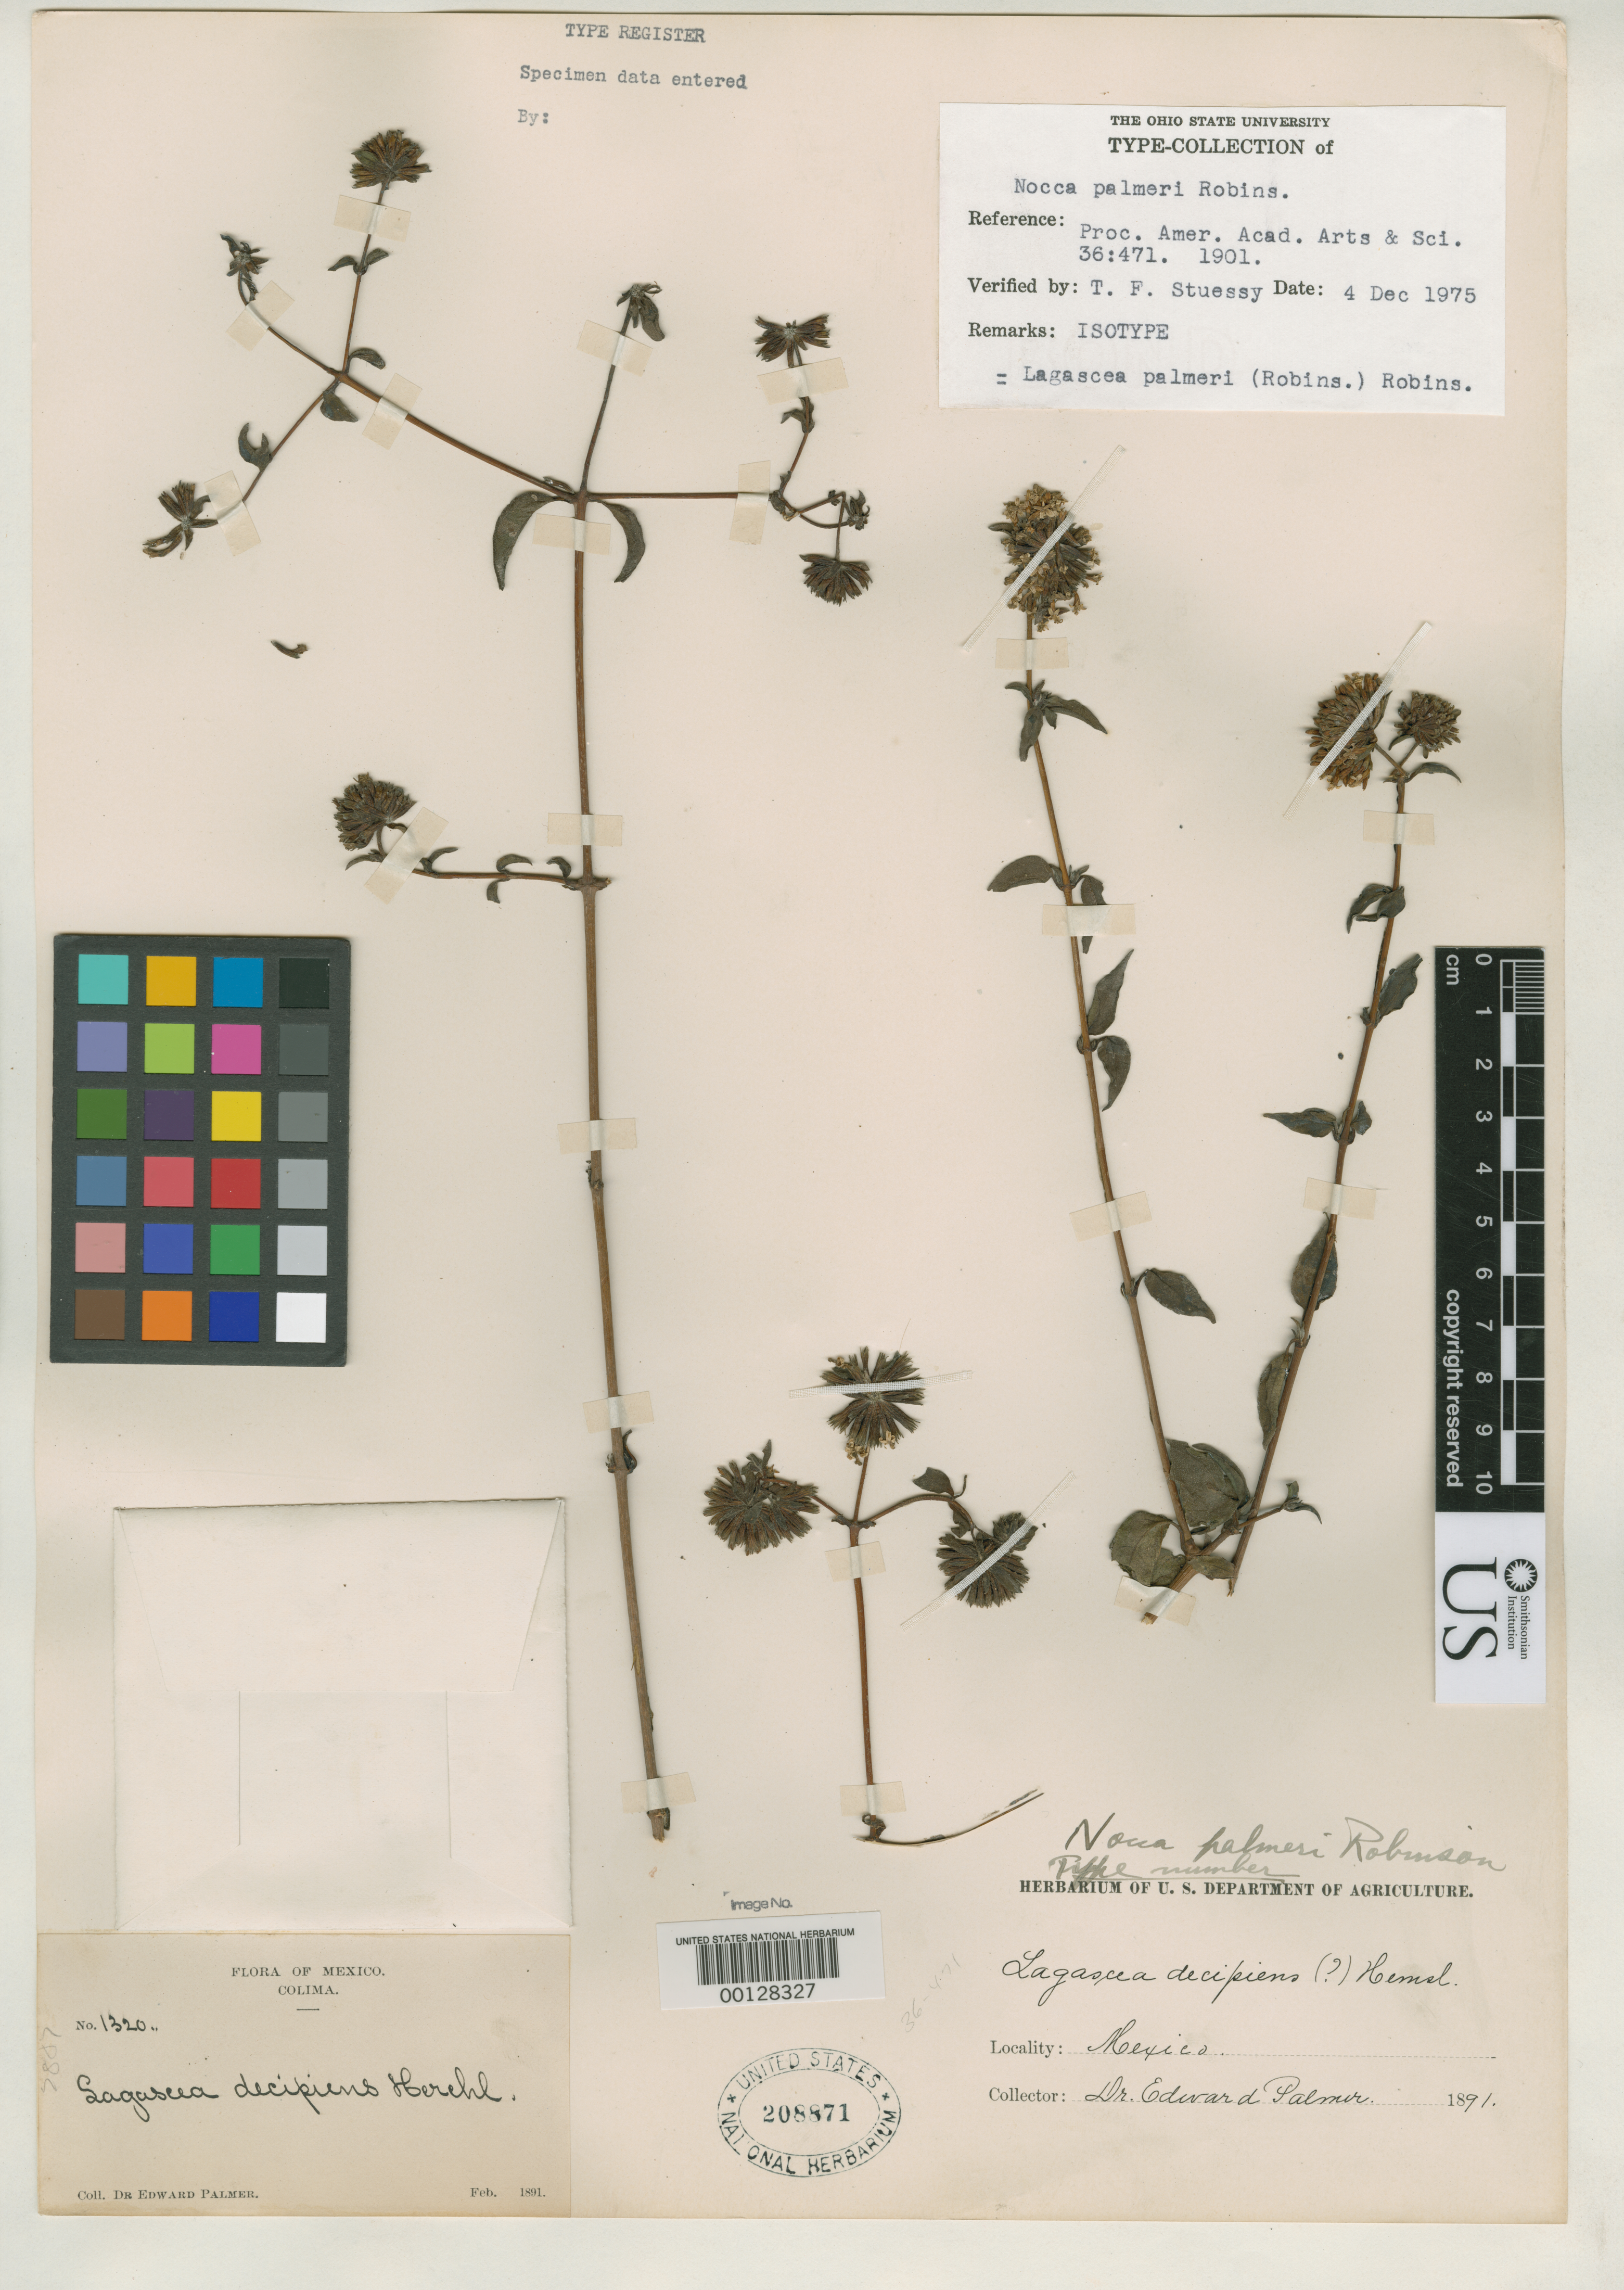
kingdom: Plantae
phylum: Tracheophyta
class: Magnoliopsida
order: Asterales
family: Asteraceae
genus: Nocca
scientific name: Nocca palmeri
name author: B.L. Rob.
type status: Isotype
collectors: E. Palmer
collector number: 1320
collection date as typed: Feb 1891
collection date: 1891-02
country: Mexico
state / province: Colima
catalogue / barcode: US 208871